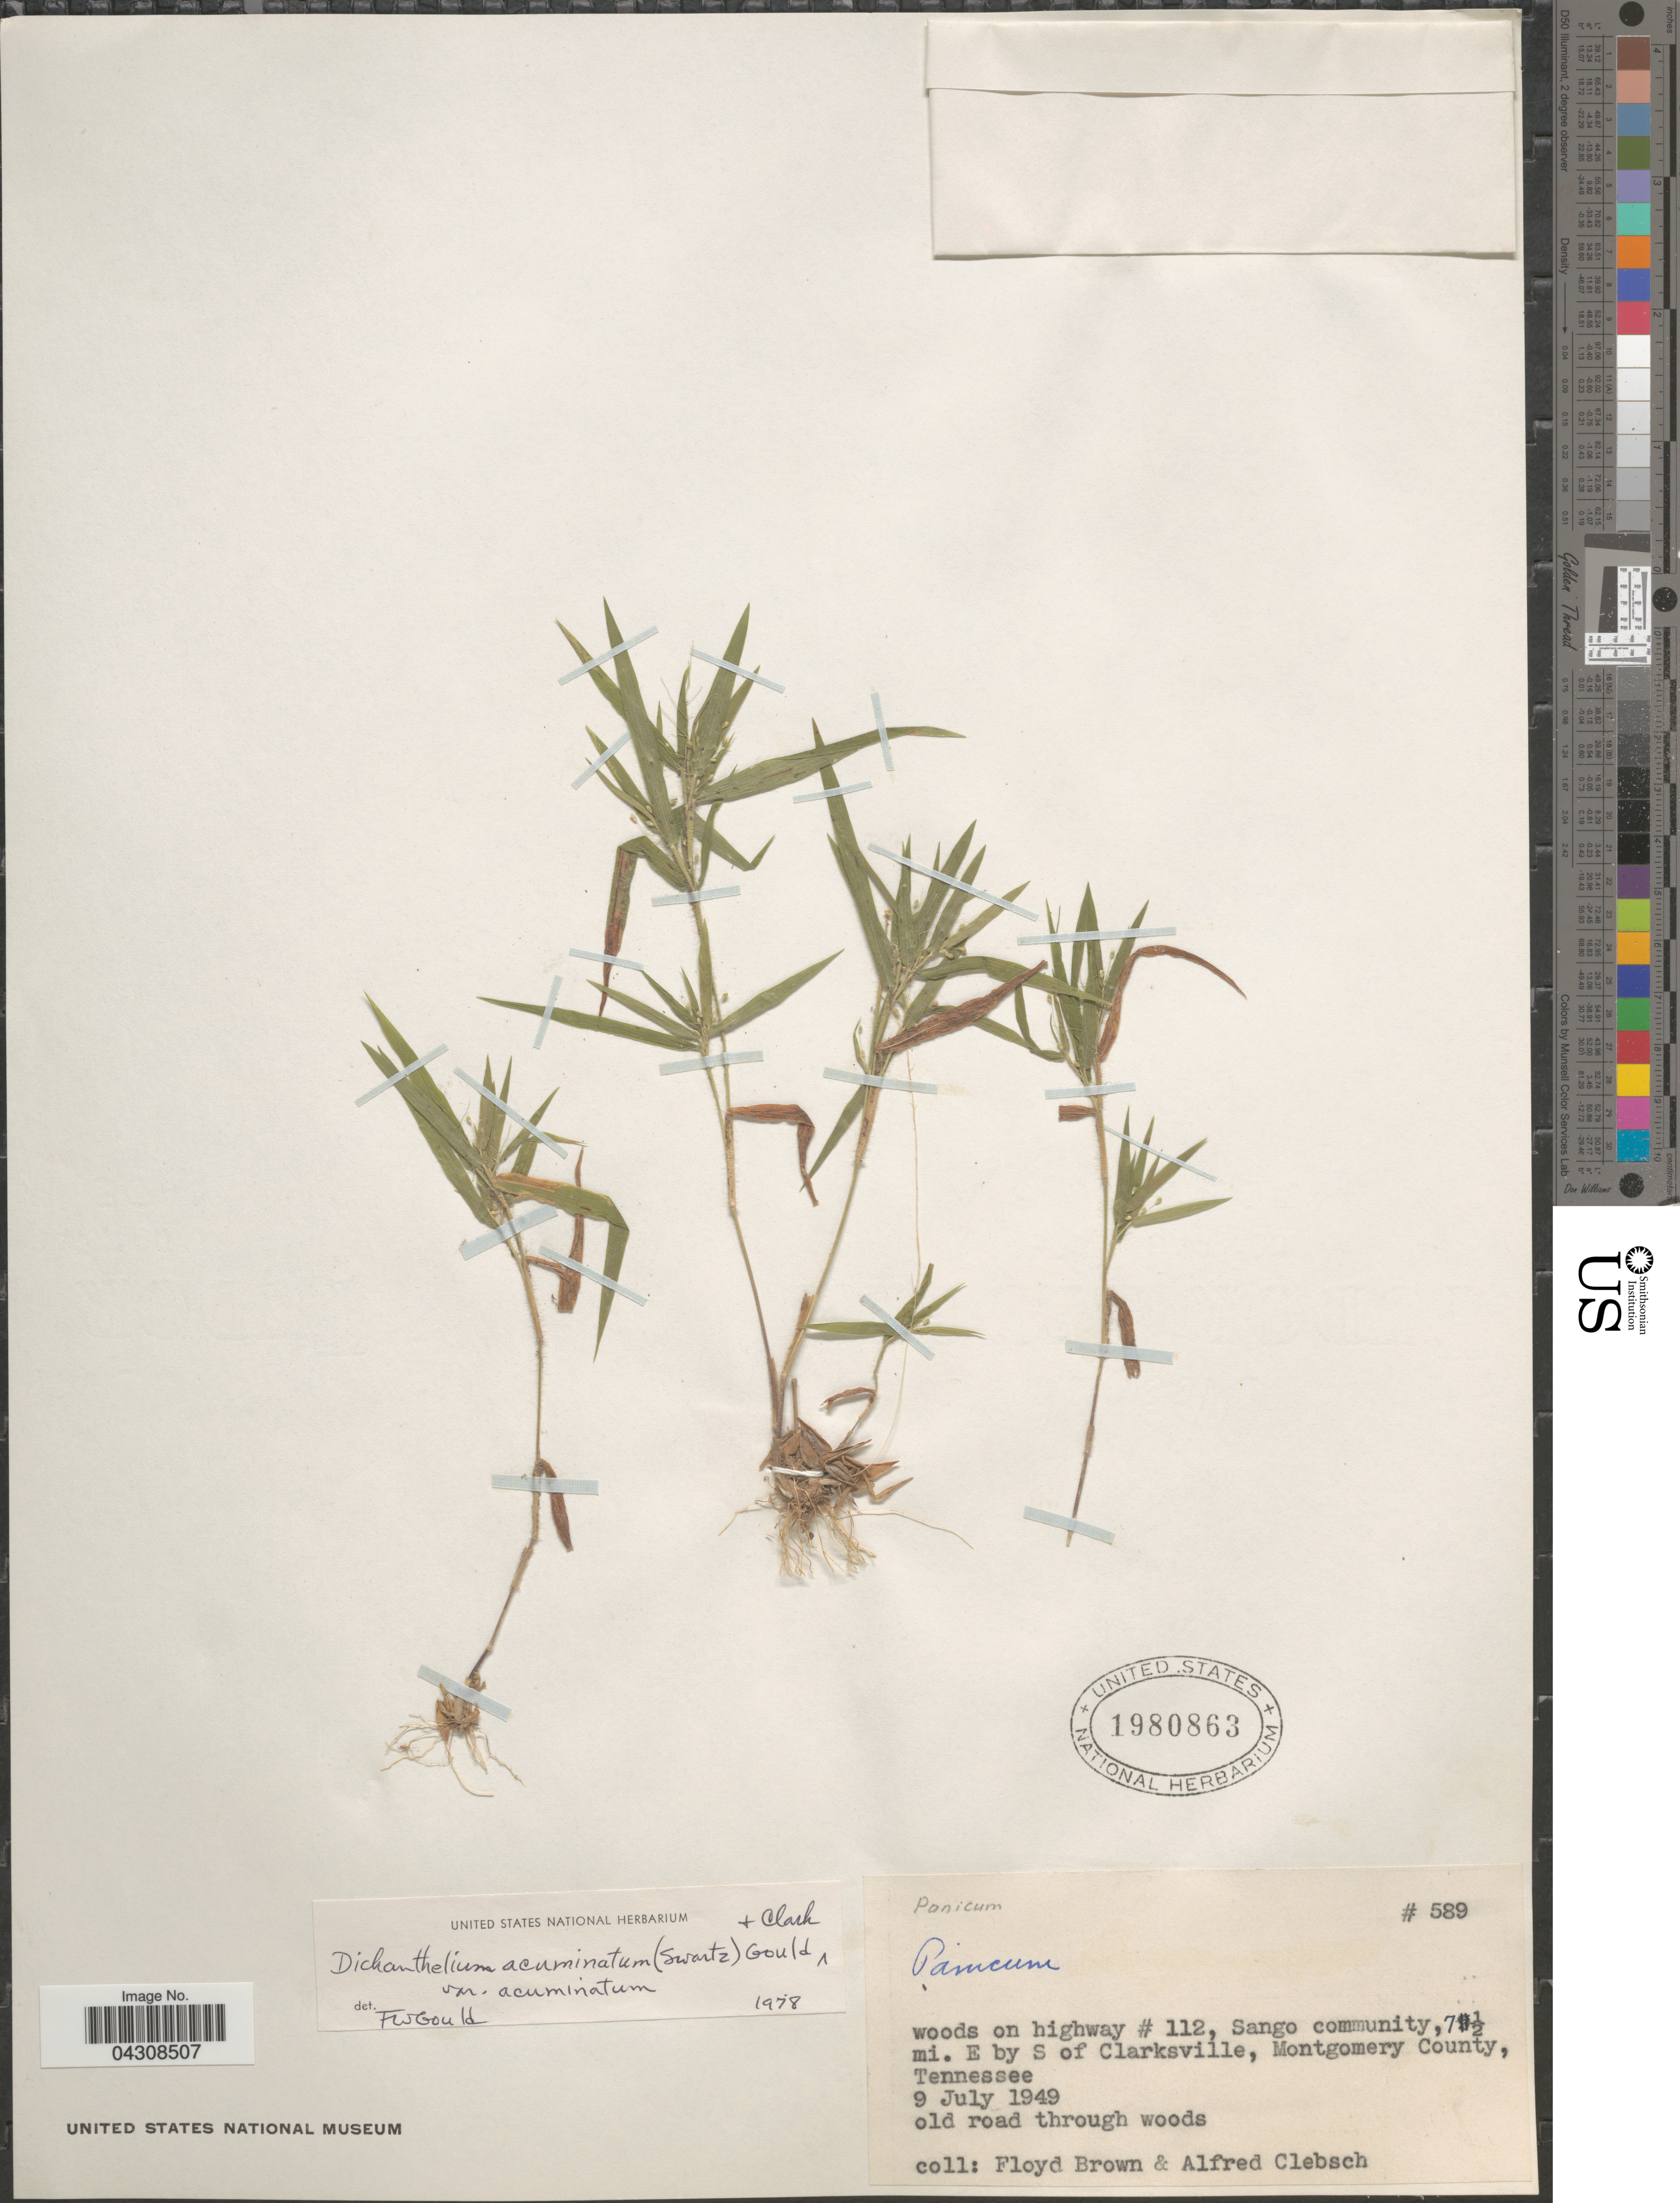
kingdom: Plantae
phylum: Tracheophyta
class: Liliopsida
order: Poales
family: Poaceae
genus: Dichanthelium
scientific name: Dichanthelium acuminatum var. acuminatum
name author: (Sw.) Gould & C.A. Clark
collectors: F. Brown & A. Clebsch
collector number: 589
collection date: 1949-07-09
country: United States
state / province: Tennessee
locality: Woods on highway #112, Sango community, 7½ mi. E by S of Clarksville, Montgomery County.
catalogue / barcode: US 1980863